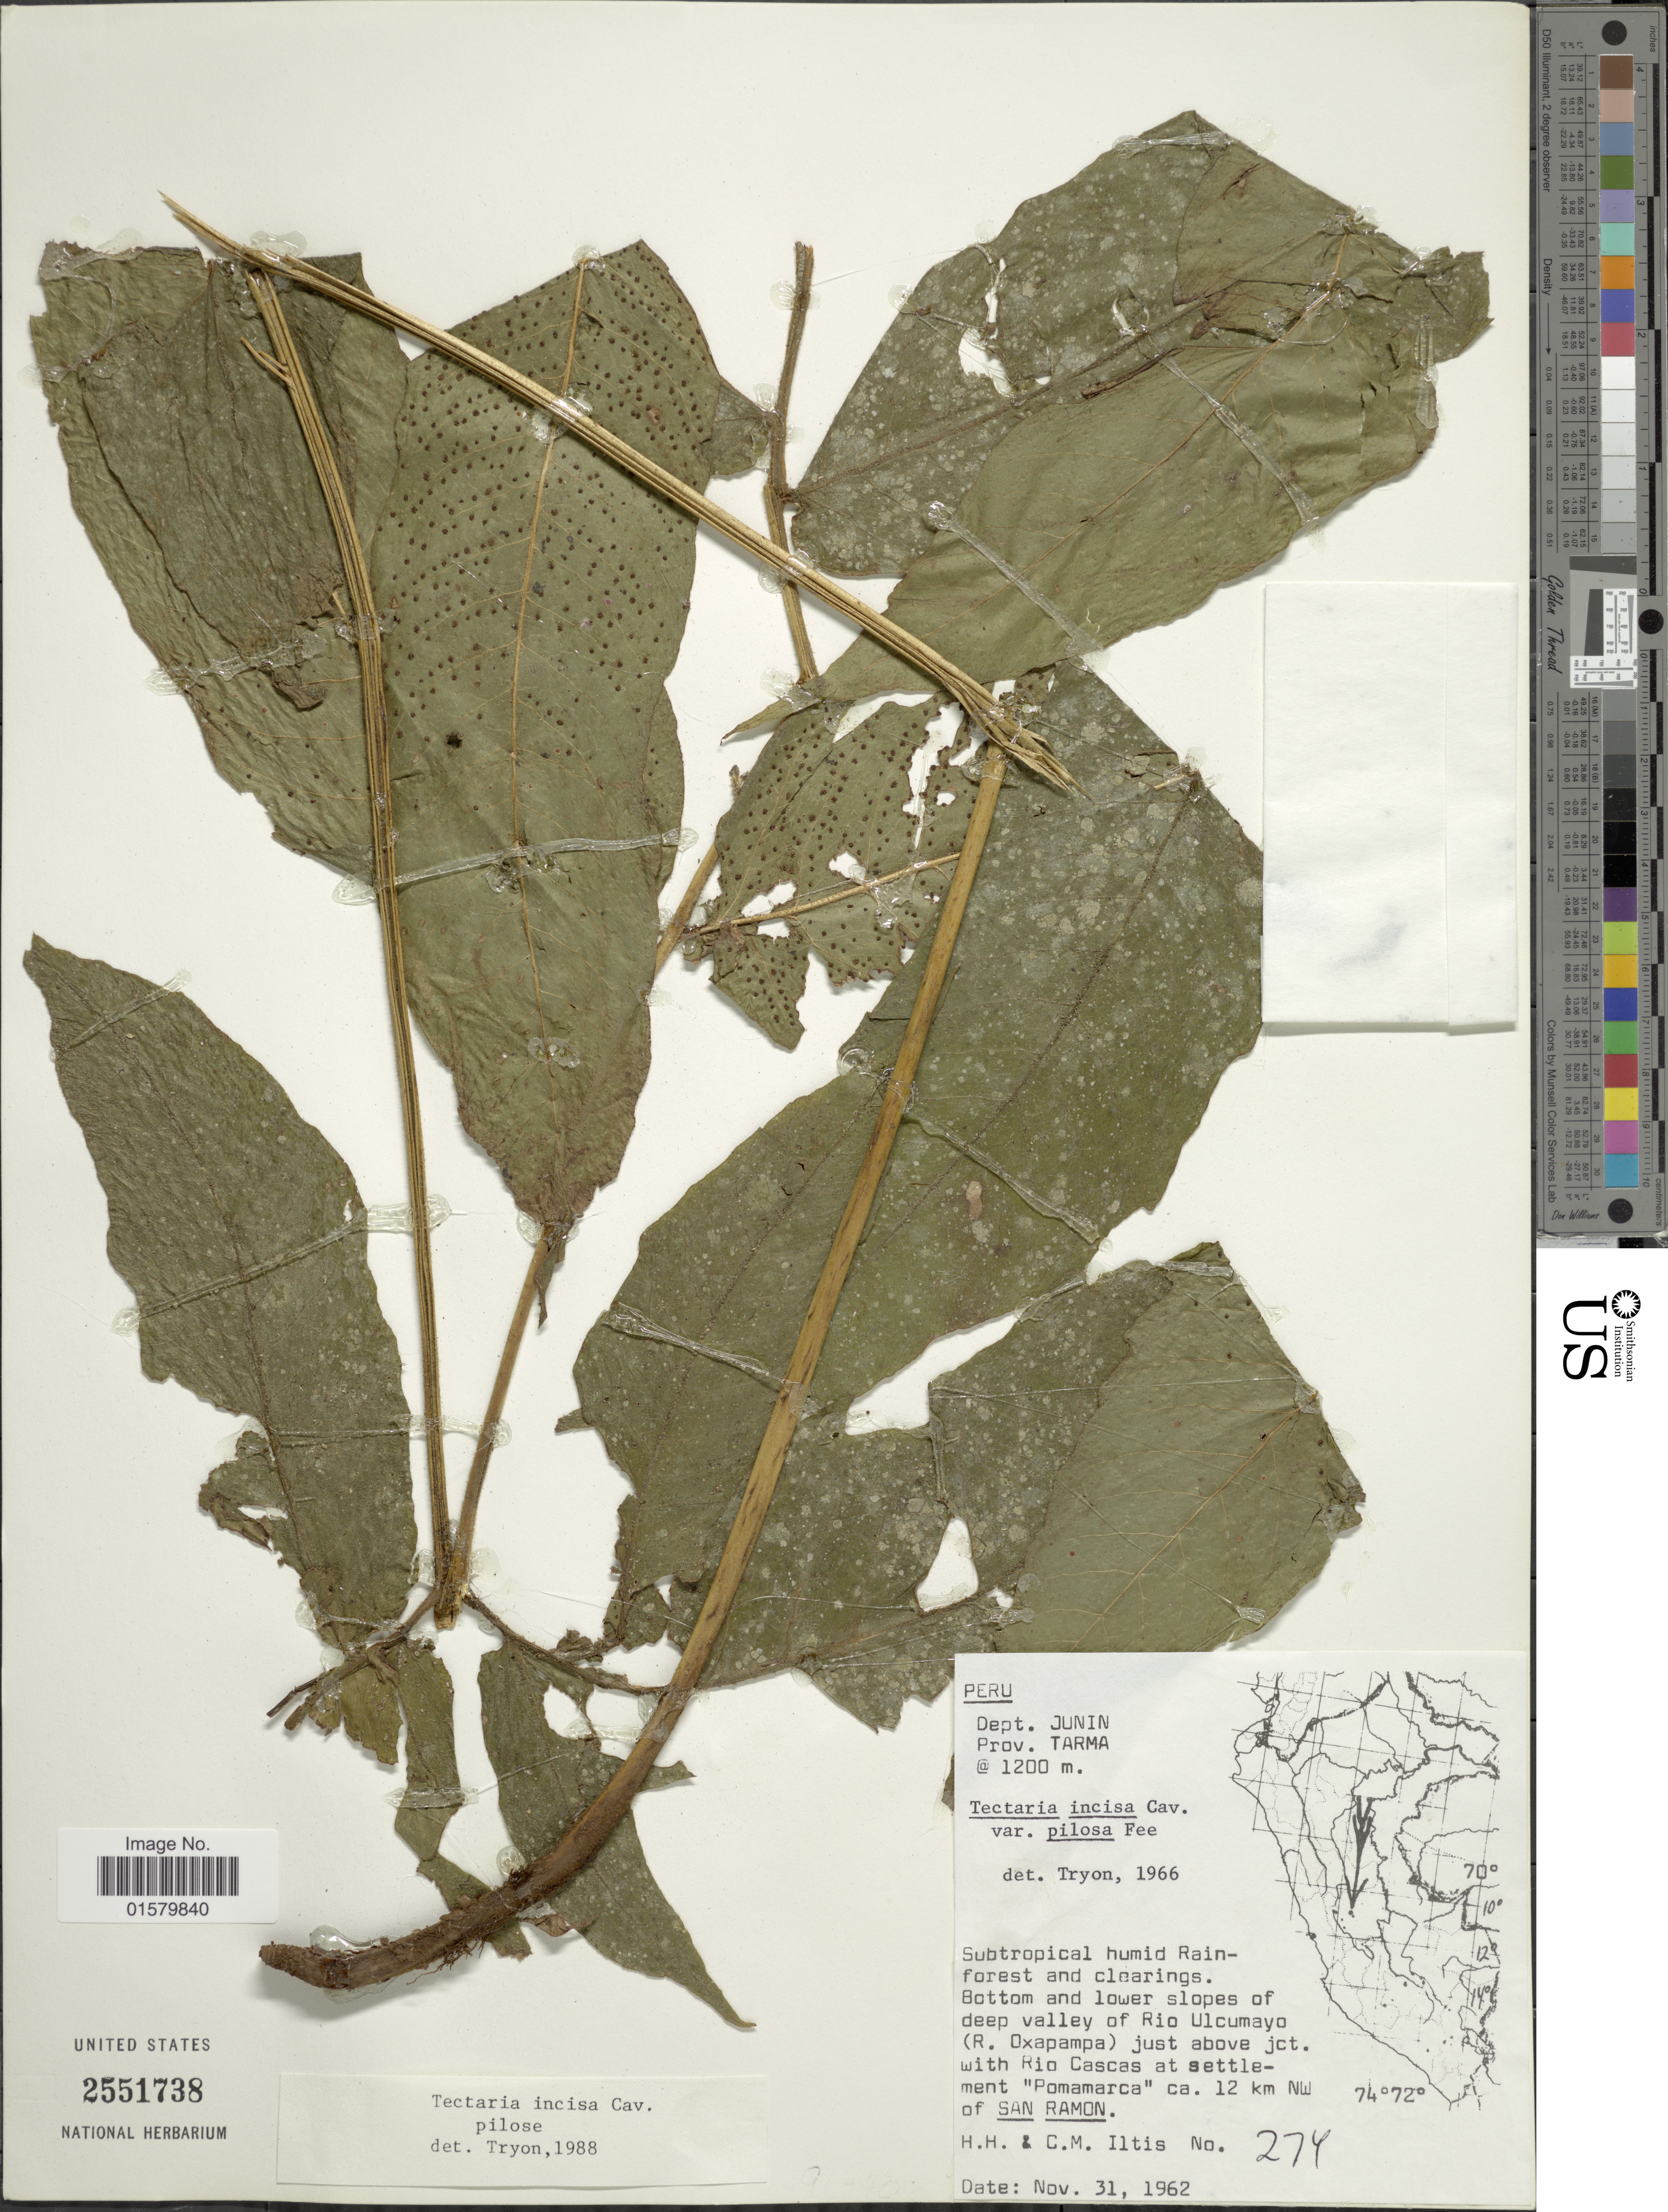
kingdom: Plantae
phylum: Tracheophyta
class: Polypodiopsida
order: Polypodiales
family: Tectariaceae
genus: Tectaria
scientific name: Tectaria pilosa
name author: (Fée) Maxon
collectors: H. H. Iltis & C. M Iltis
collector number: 274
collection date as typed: Nov. 31, 1962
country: Peru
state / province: Junín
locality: Dept. Junin, Prov. Tarma, bottom and lowers lopes of deep valley of Rio Ulcumayo (R. Oxapampa) just above jct. with Rio Cascas at settlement Pomamarca ca 12 km NW of San Ramon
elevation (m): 1200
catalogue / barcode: US 2551738